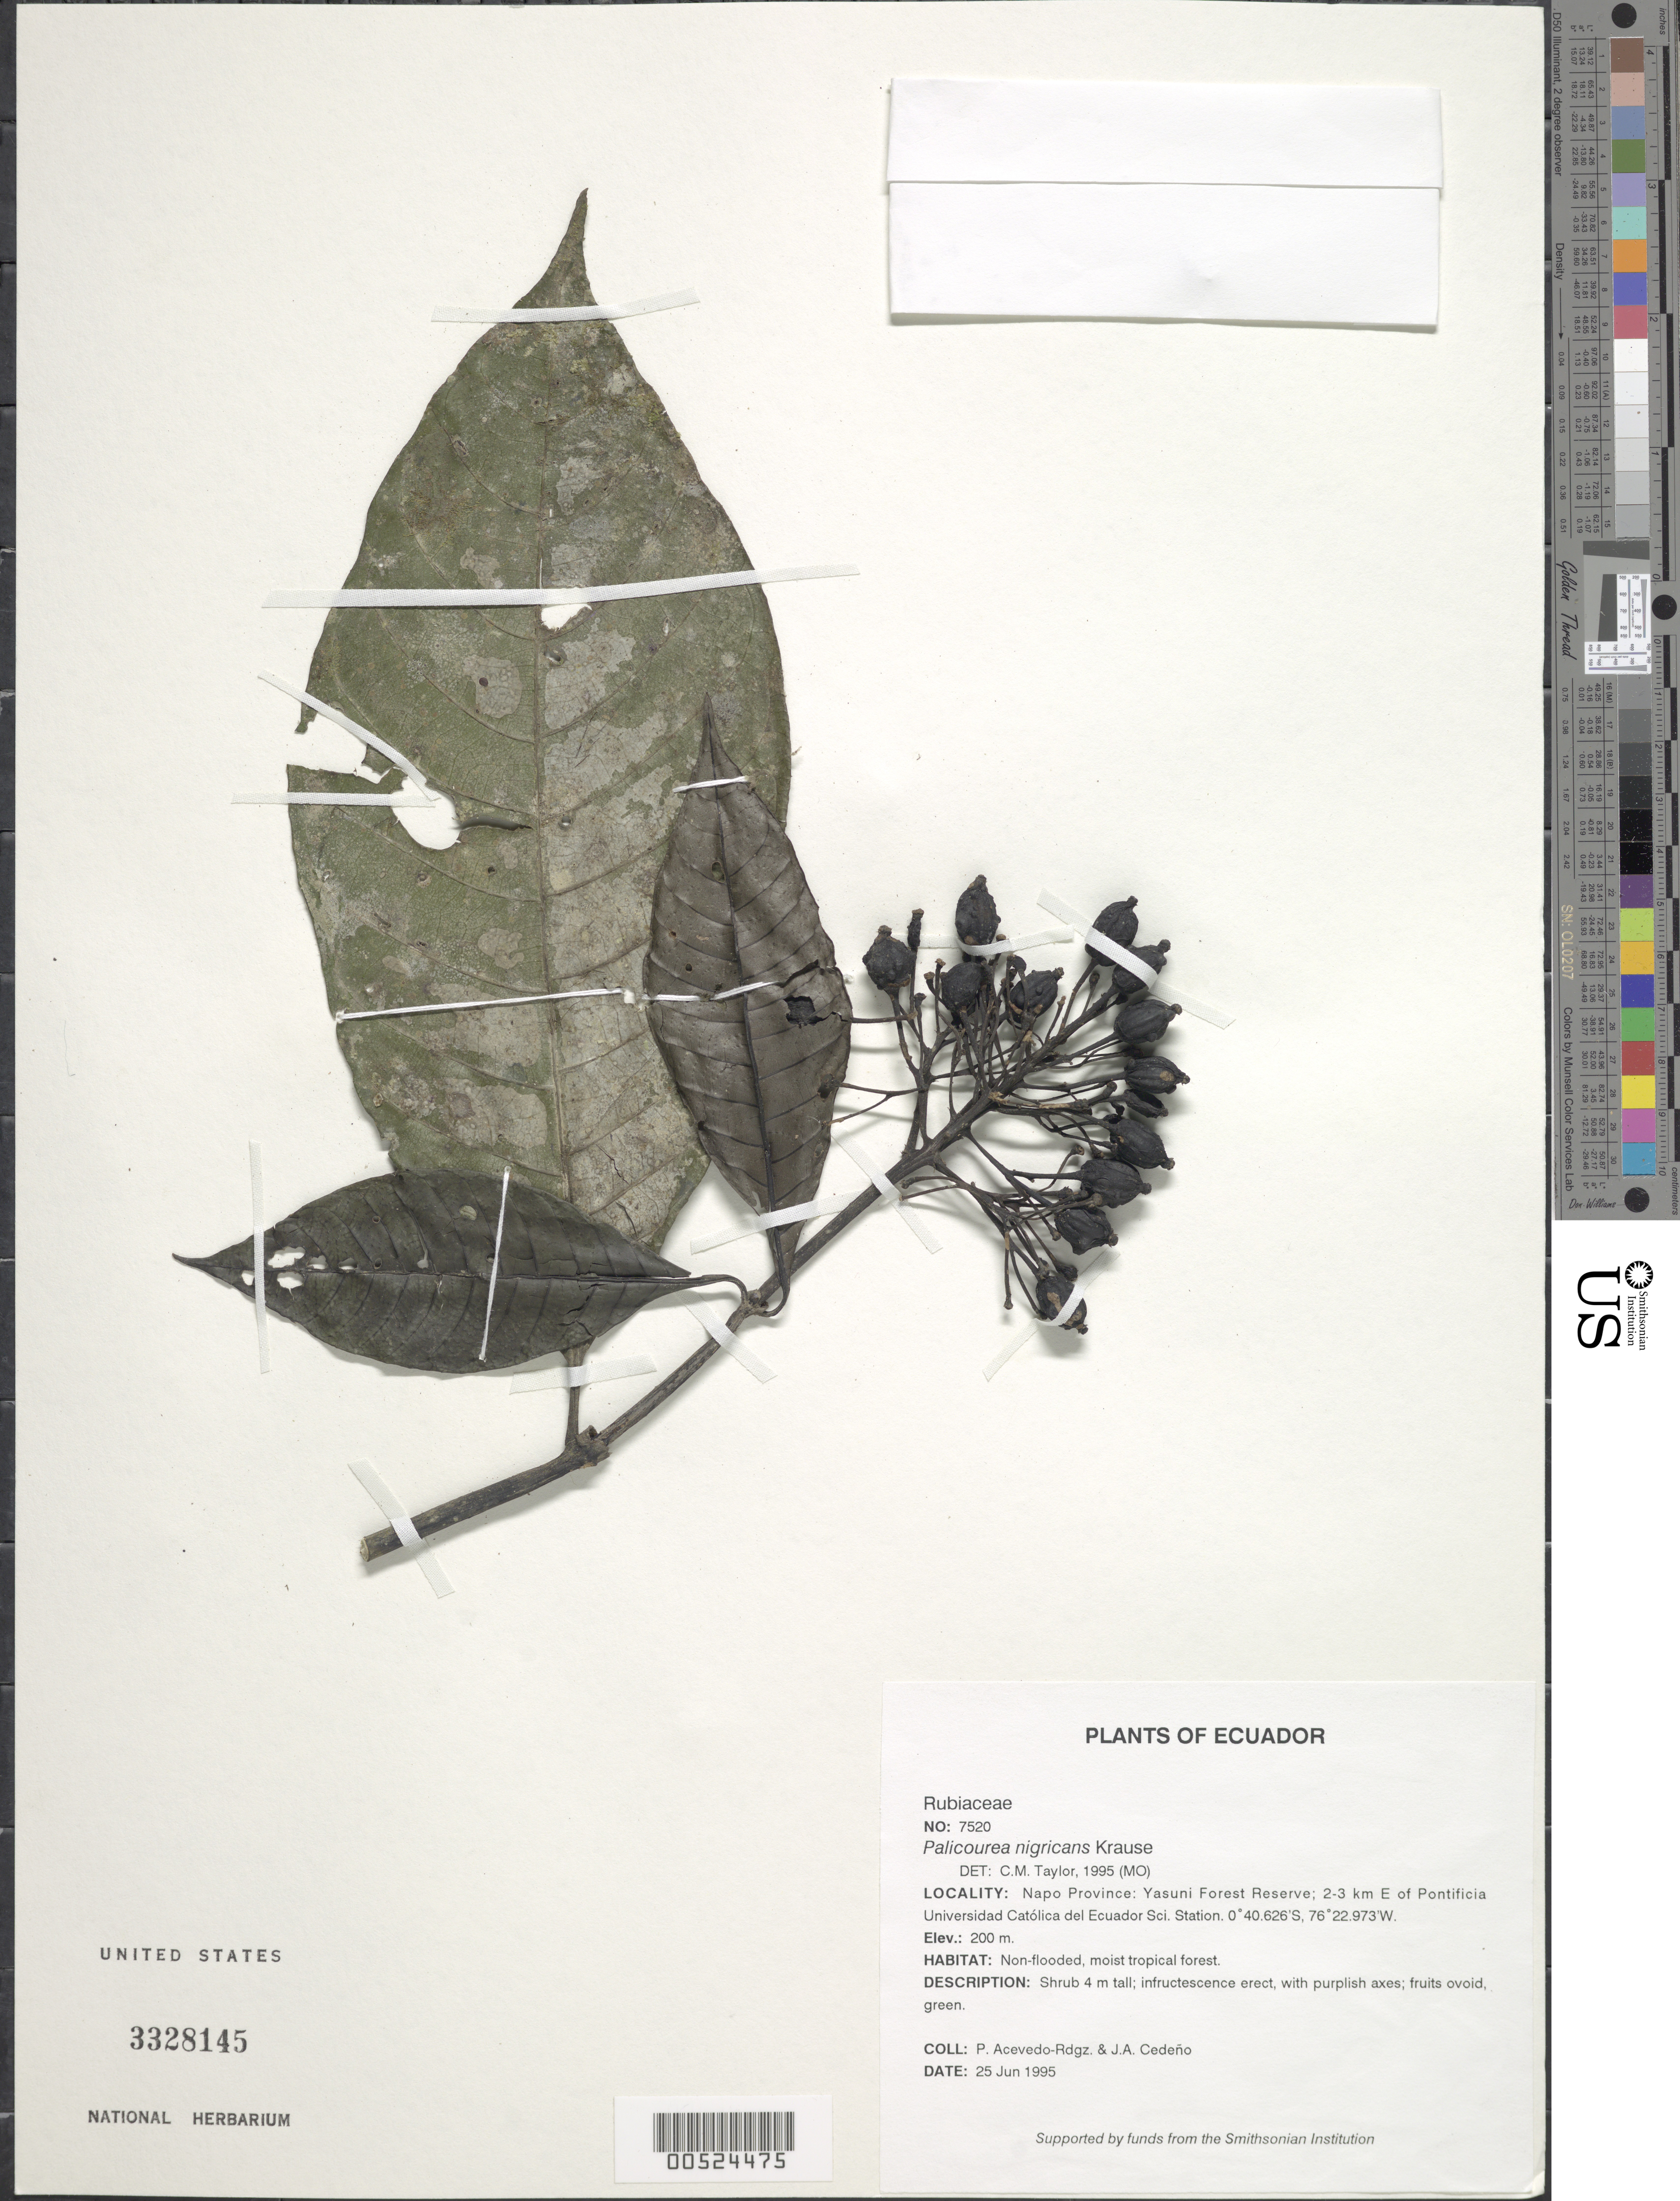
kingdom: Plantae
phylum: Tracheophyta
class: Magnoliopsida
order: Gentianales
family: Rubiaceae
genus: Palicourea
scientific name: Palicourea nigricans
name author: Krause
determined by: Taylor, Charlotte M.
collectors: P. Acevedo-Rodr. & J. A. Cedeño M.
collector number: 7520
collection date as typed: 25 Jun 1995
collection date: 1995-06-25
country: Ecuador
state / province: Napo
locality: Napo Province: Yasuni Forest Reserve; 2-3 km E of Pontificia Universidad Católica del Ecuador Sci. Station.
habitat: Non-flooded, moist tropical forest.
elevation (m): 200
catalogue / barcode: US 3328145